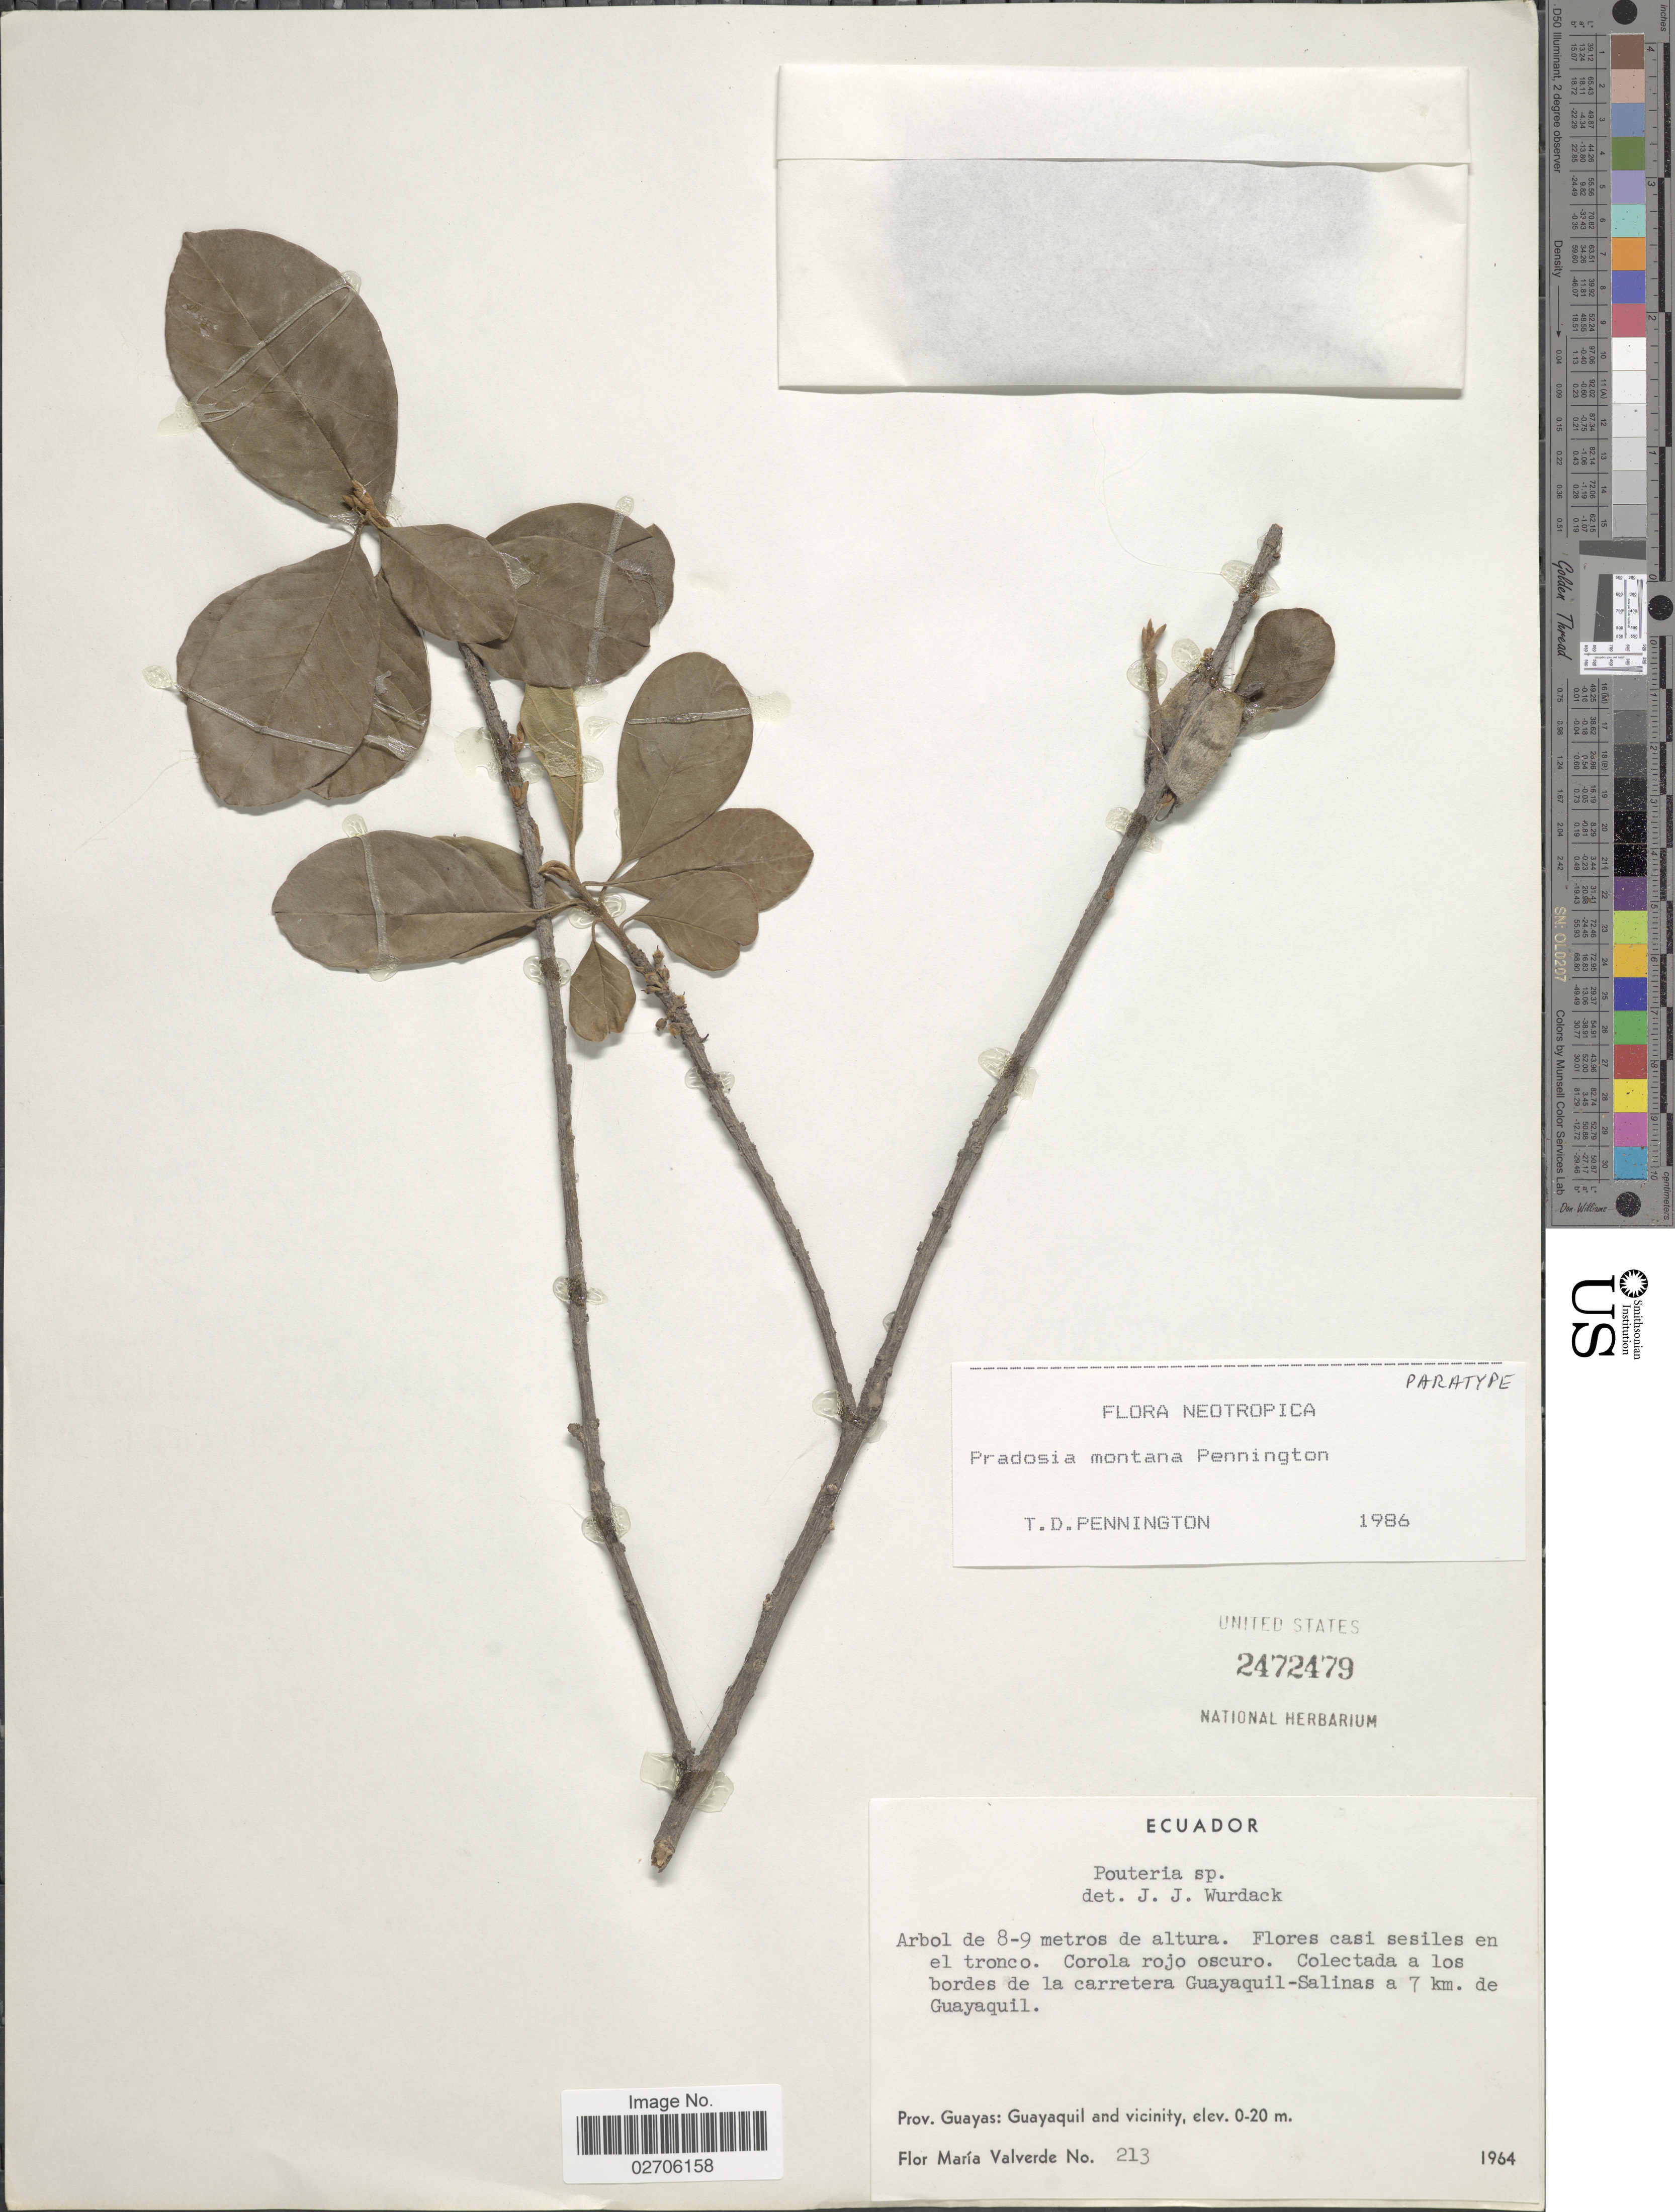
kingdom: Plantae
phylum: Tracheophyta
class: Magnoliopsida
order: Ericales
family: Sapotaceae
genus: Pradosia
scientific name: Pradosia montana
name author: T.D. Penn.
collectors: F. M. Valverde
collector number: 213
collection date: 1964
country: Ecuador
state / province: Guayas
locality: A los bordes de la carretera Guayaquil-Salinas a 7 km. de Guayaquil. Guayaquil and vicinity.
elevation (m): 0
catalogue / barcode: US 2472479